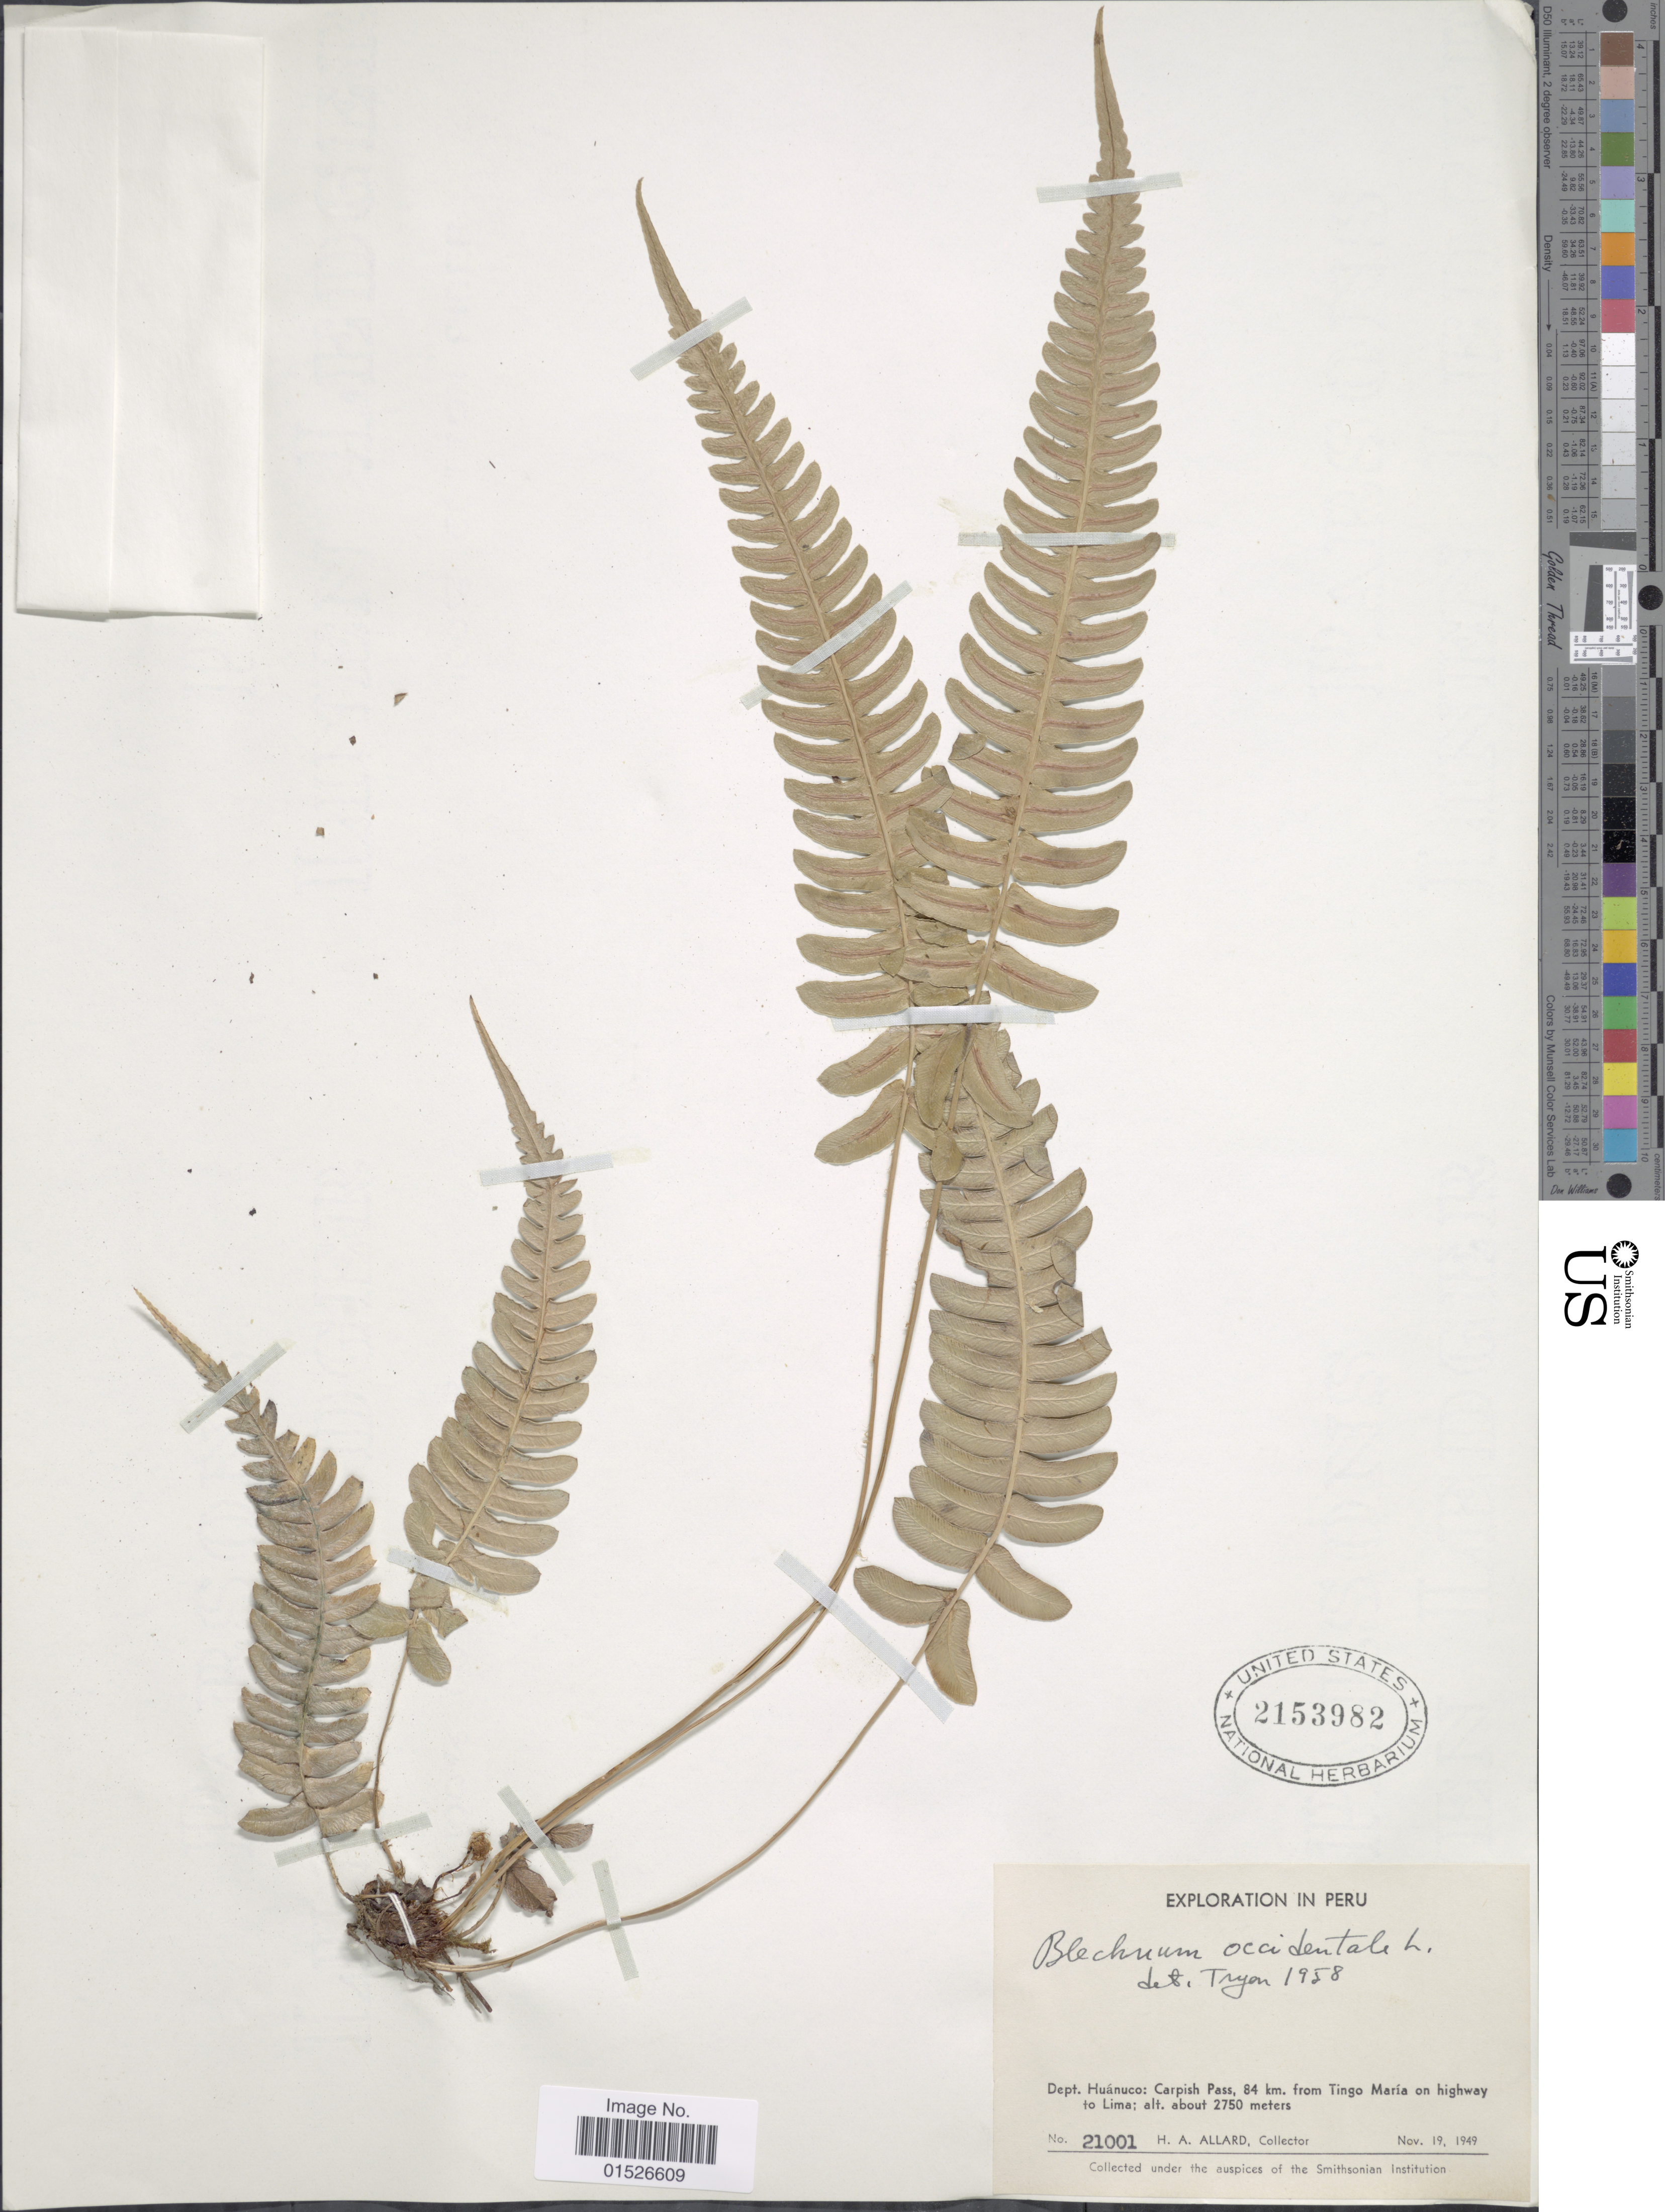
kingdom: Plantae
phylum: Tracheophyta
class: Polypodiopsida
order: Polypodiales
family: Blechnaceae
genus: Blechnum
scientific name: Blechnum occidentale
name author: L.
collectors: H. A. Allard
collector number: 21001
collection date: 1949-11-19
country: Peru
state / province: Huánuco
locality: Dept. Huanuco: Carpish Pass, 84 km. Tingo Maria on highway to Lima.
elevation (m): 2750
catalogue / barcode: US 2153982